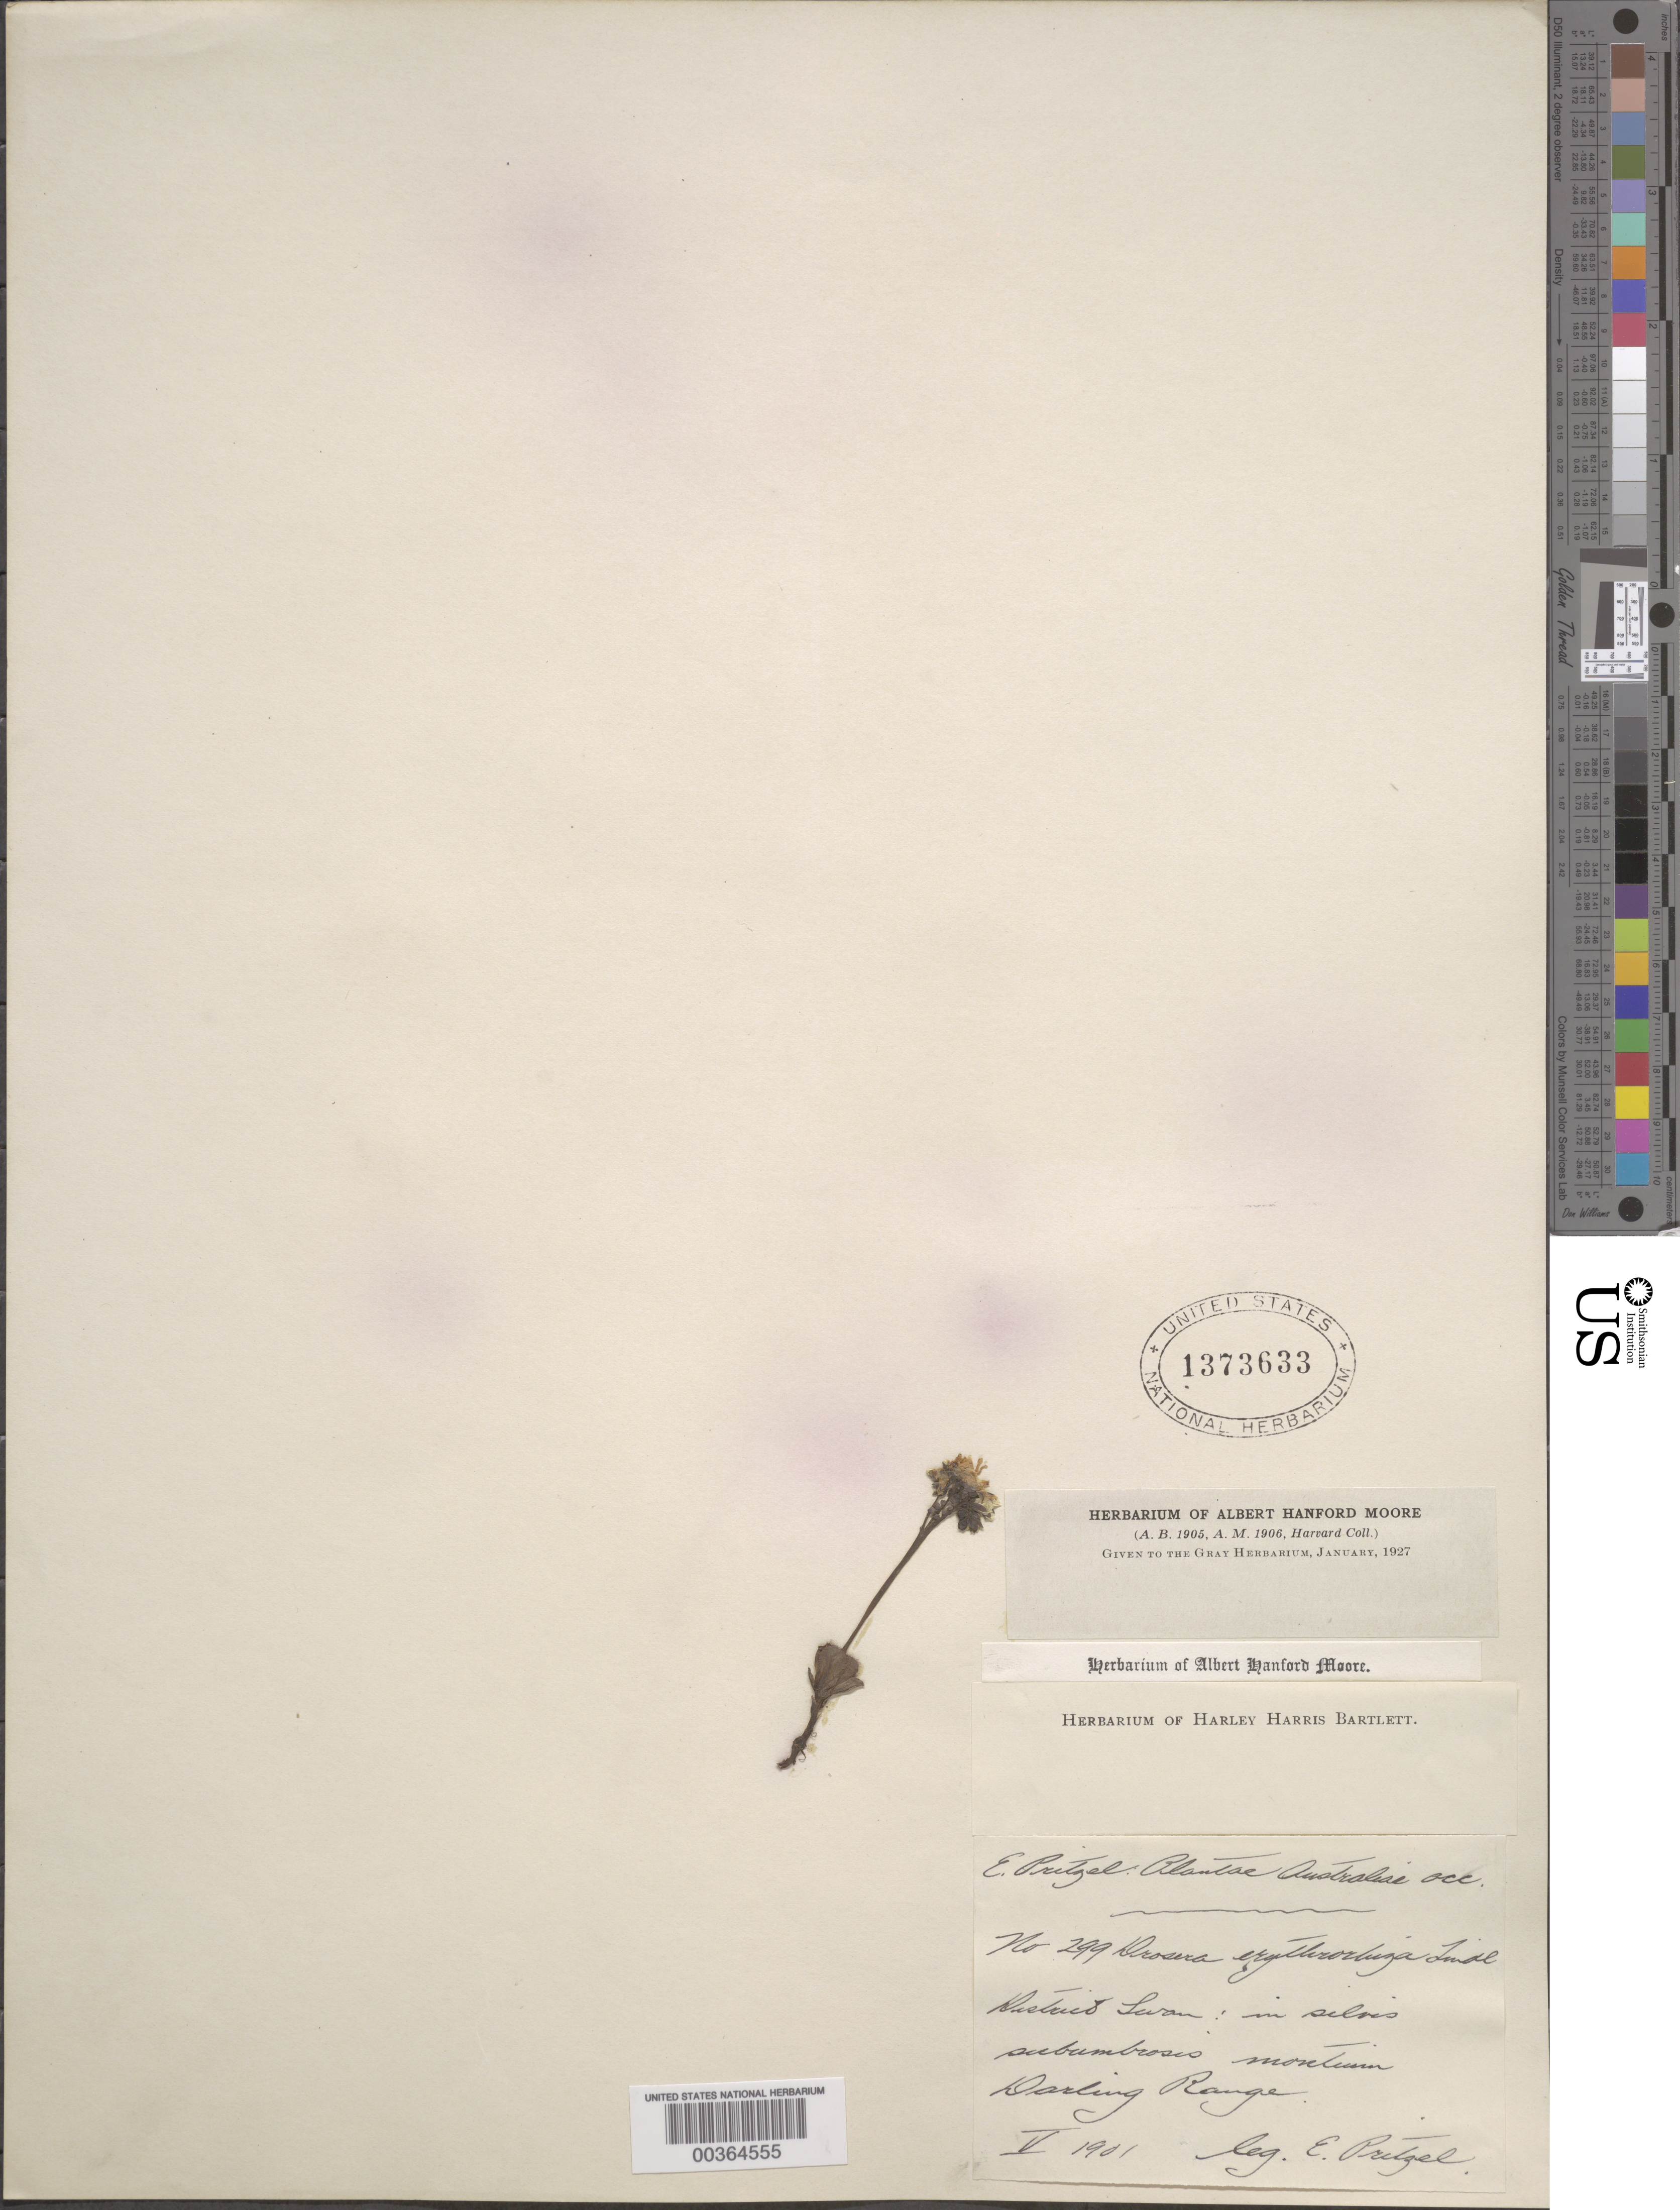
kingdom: Plantae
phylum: Tracheophyta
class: Magnoliopsida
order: Caryophyllales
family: Droseraceae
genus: Drosera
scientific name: Drosera erythrorhiza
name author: Lindl.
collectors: E. G. Pritzel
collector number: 299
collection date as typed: May 1901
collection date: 1901-05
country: Australia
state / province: Western Australia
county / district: Swan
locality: Swan district, darling range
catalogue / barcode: US 1373633